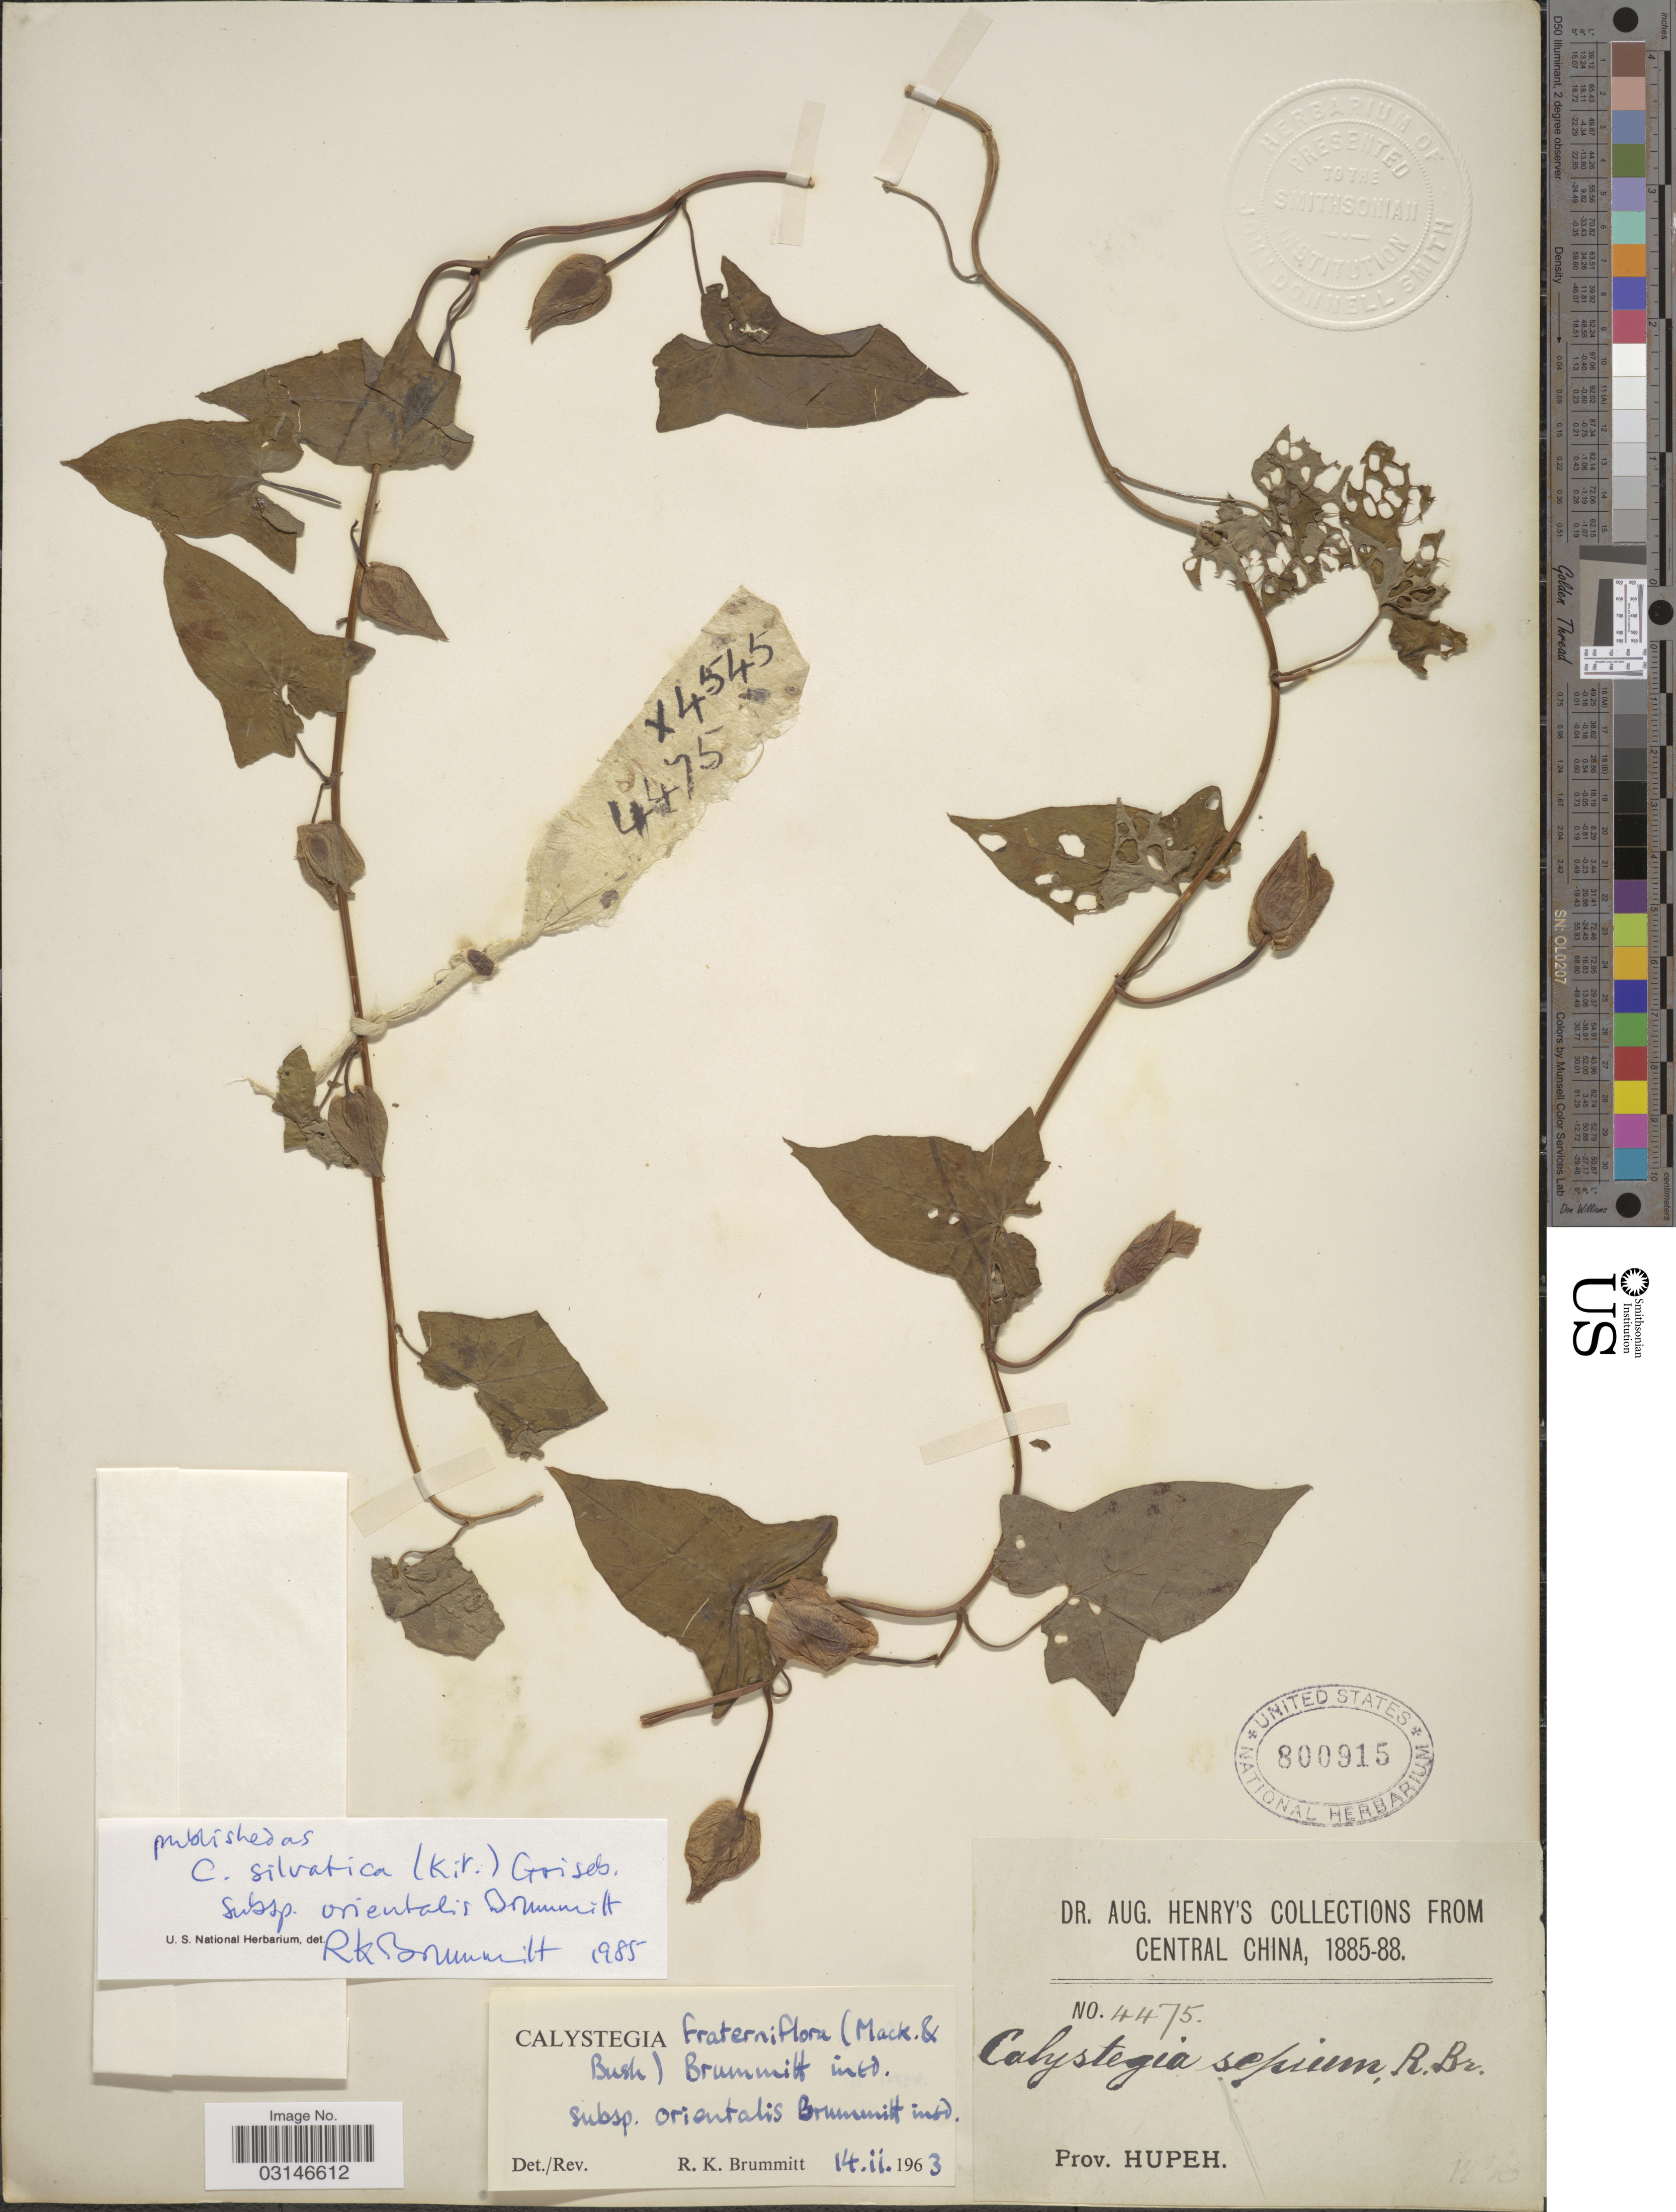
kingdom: Plantae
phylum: Tracheophyta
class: Magnoliopsida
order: Solanales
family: Convolvulaceae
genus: Calystegia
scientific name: Calystegia silvatica subsp. orientalis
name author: Brummitt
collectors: A. Henry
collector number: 4475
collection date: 1885/1888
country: China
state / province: Hubei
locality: Central China. Prov. Hupeh.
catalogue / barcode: US 800915